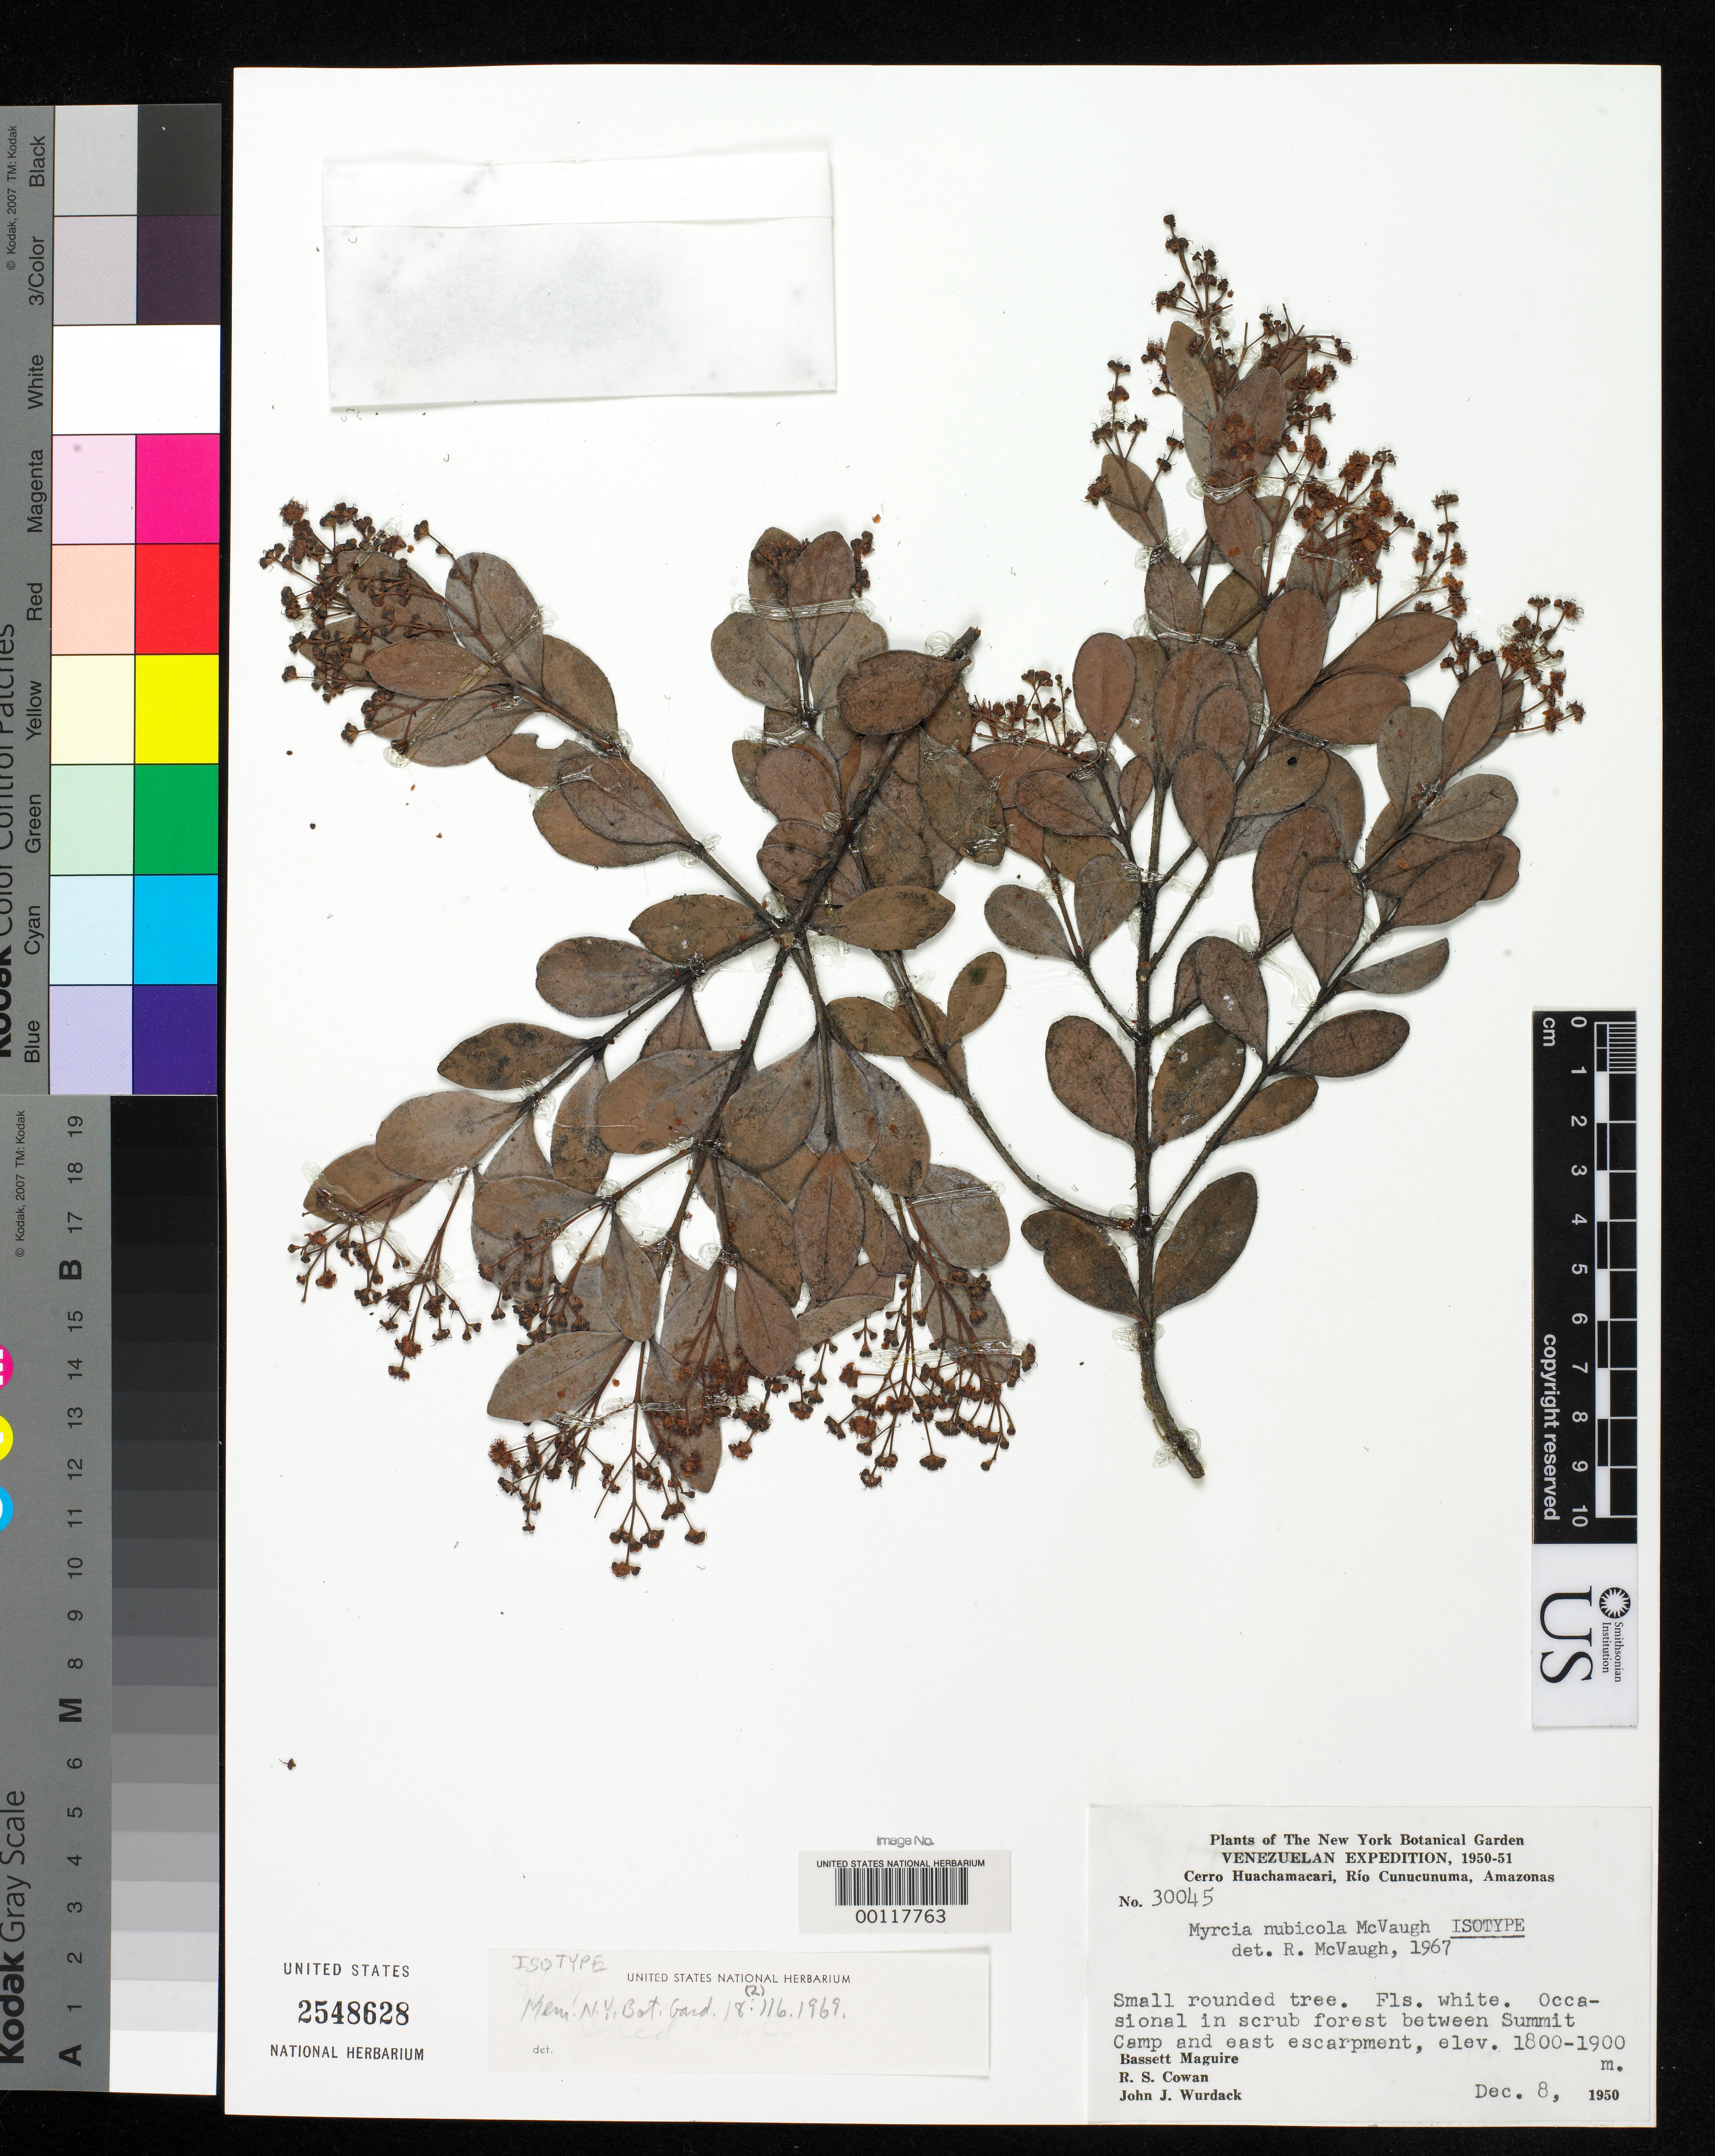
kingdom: Plantae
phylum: Tracheophyta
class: Magnoliopsida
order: Myrtales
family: Myrtaceae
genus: Myrcia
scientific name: Myrcia nubicola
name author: McVaugh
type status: Isotype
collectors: B. Maguire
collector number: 30045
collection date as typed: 08 Dec 1950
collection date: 1950-12-08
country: Venezuela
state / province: Amazonas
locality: Rio Cunucunuma, Cerro Huachamacari.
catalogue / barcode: US 2548628